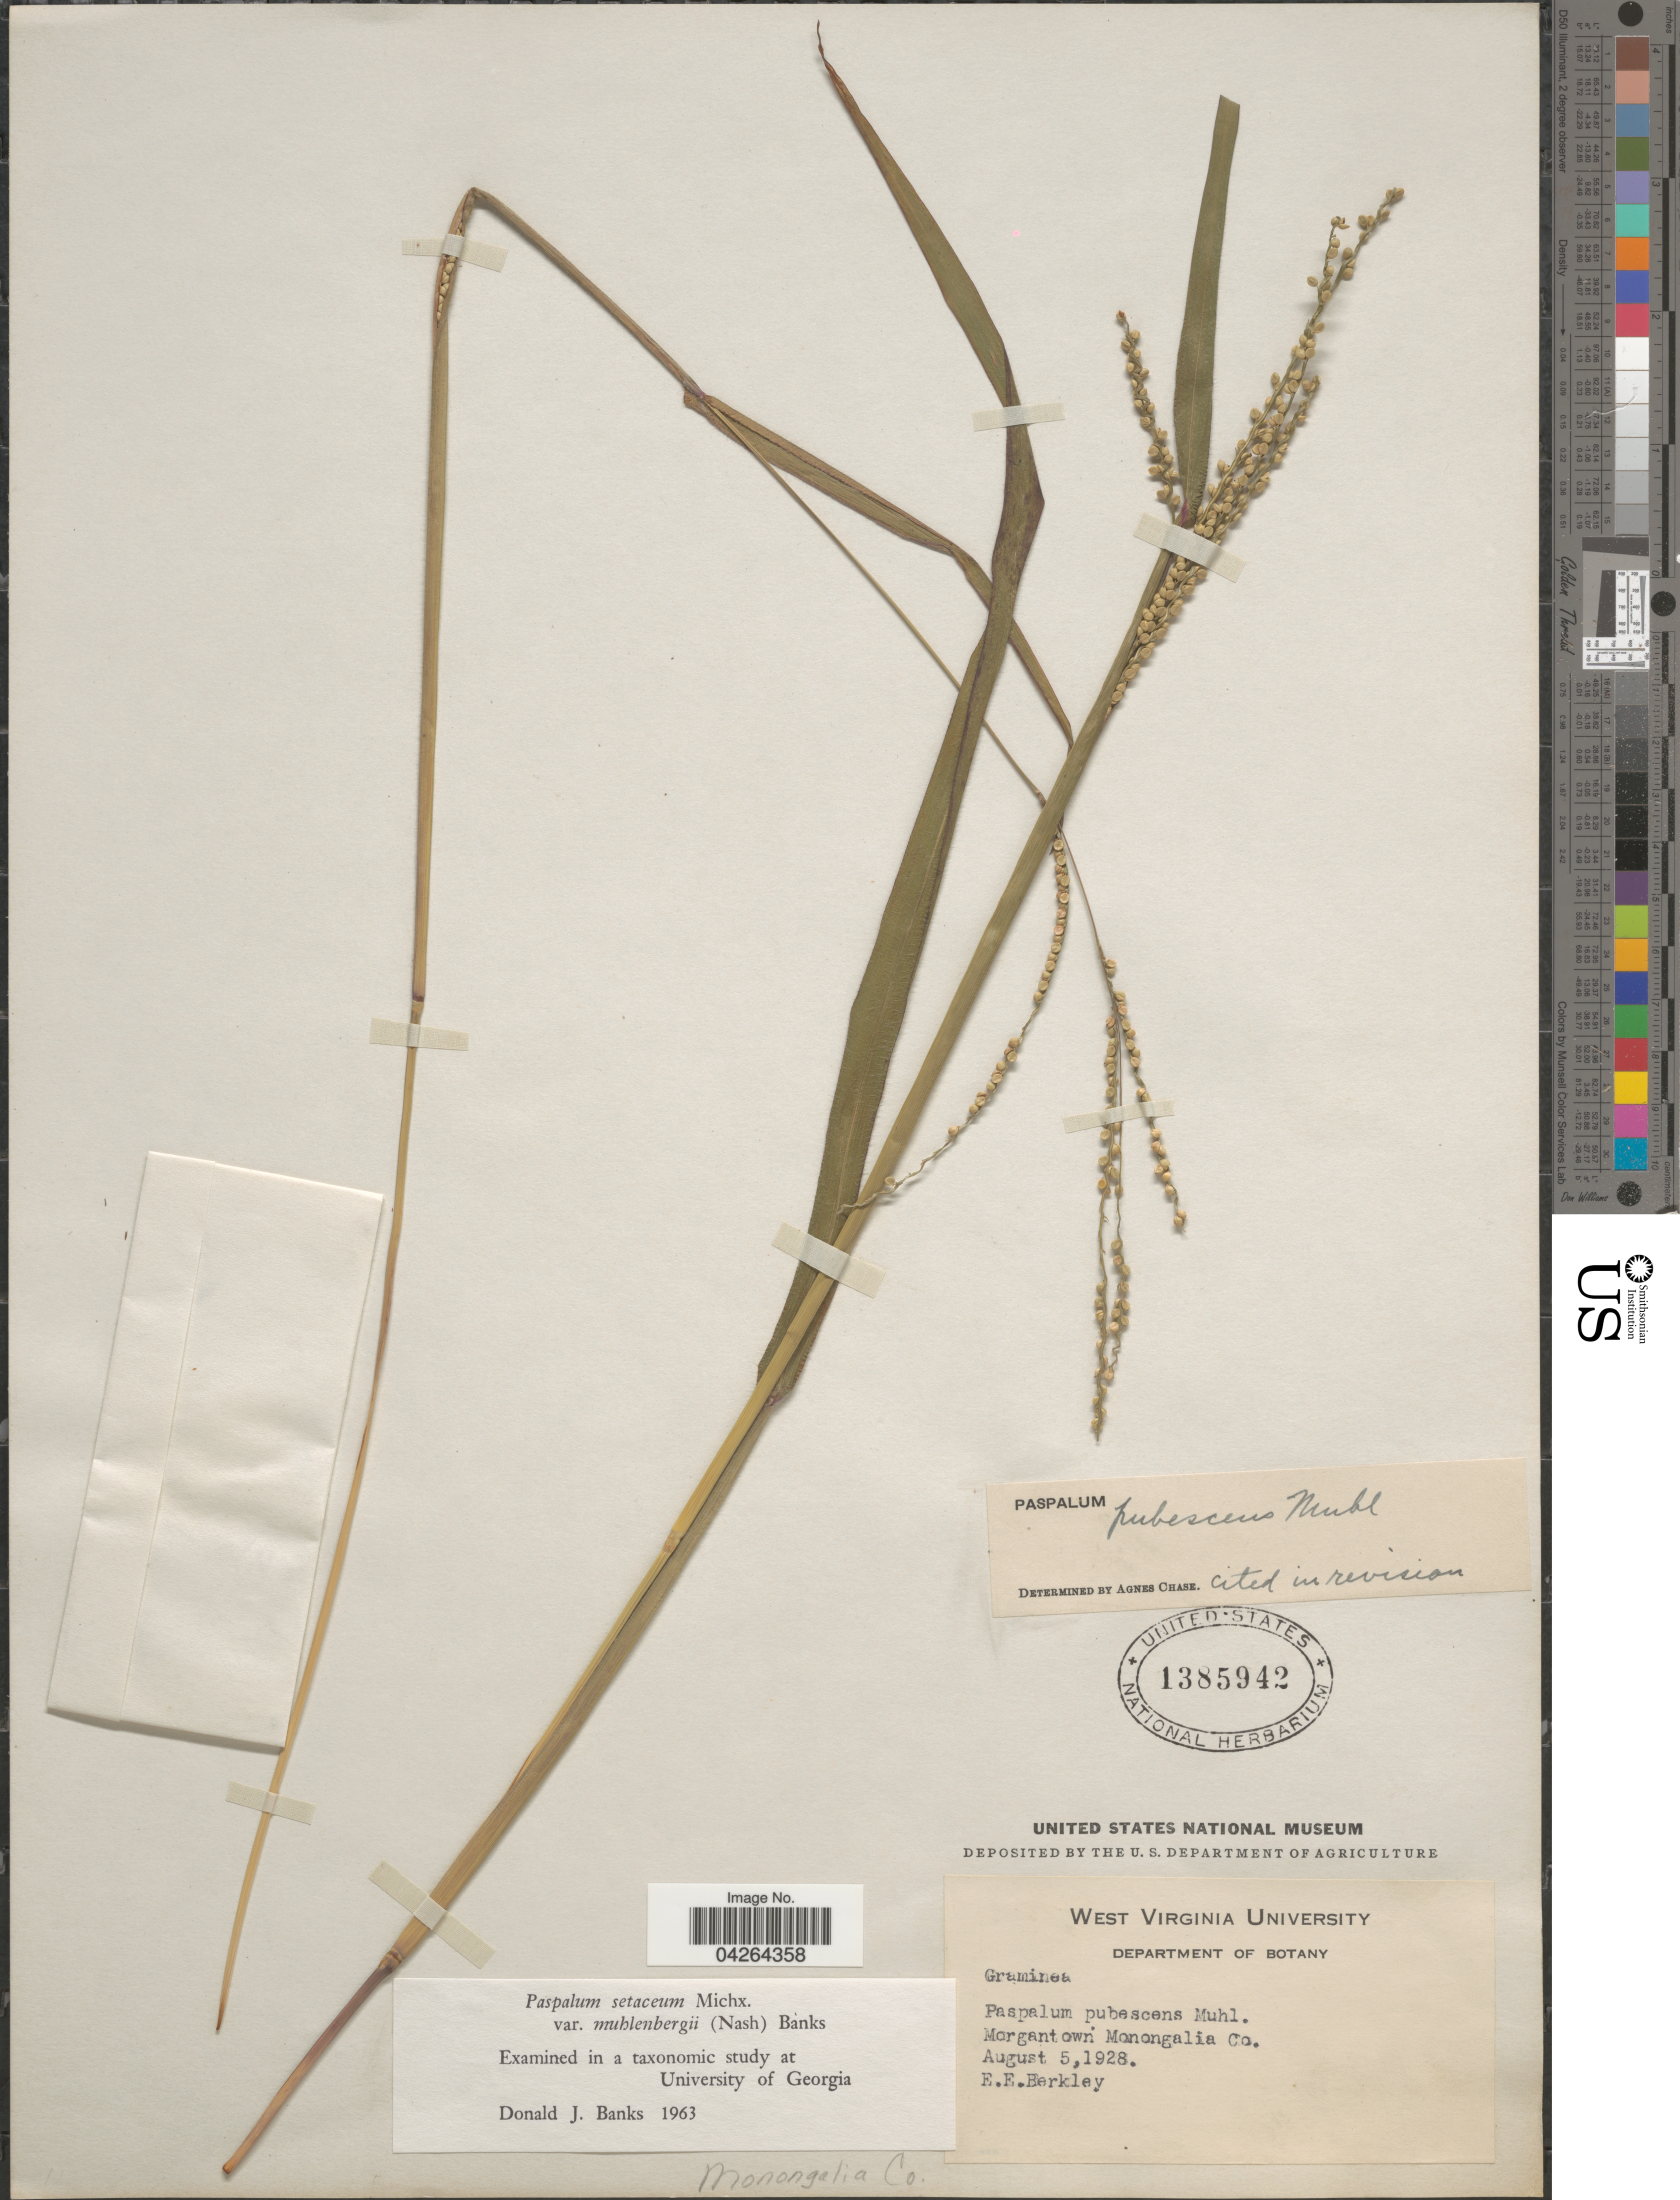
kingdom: Plantae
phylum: Tracheophyta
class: Liliopsida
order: Poales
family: Poaceae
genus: Paspalum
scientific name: Paspalum setaceum var. muhlenbergii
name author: (Nash) D.J. Banks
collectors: E. Berkley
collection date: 1928-08-05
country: United States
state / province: West Virginia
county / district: Monongalia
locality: Morgantown Monongalia Co.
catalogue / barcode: US 1385942